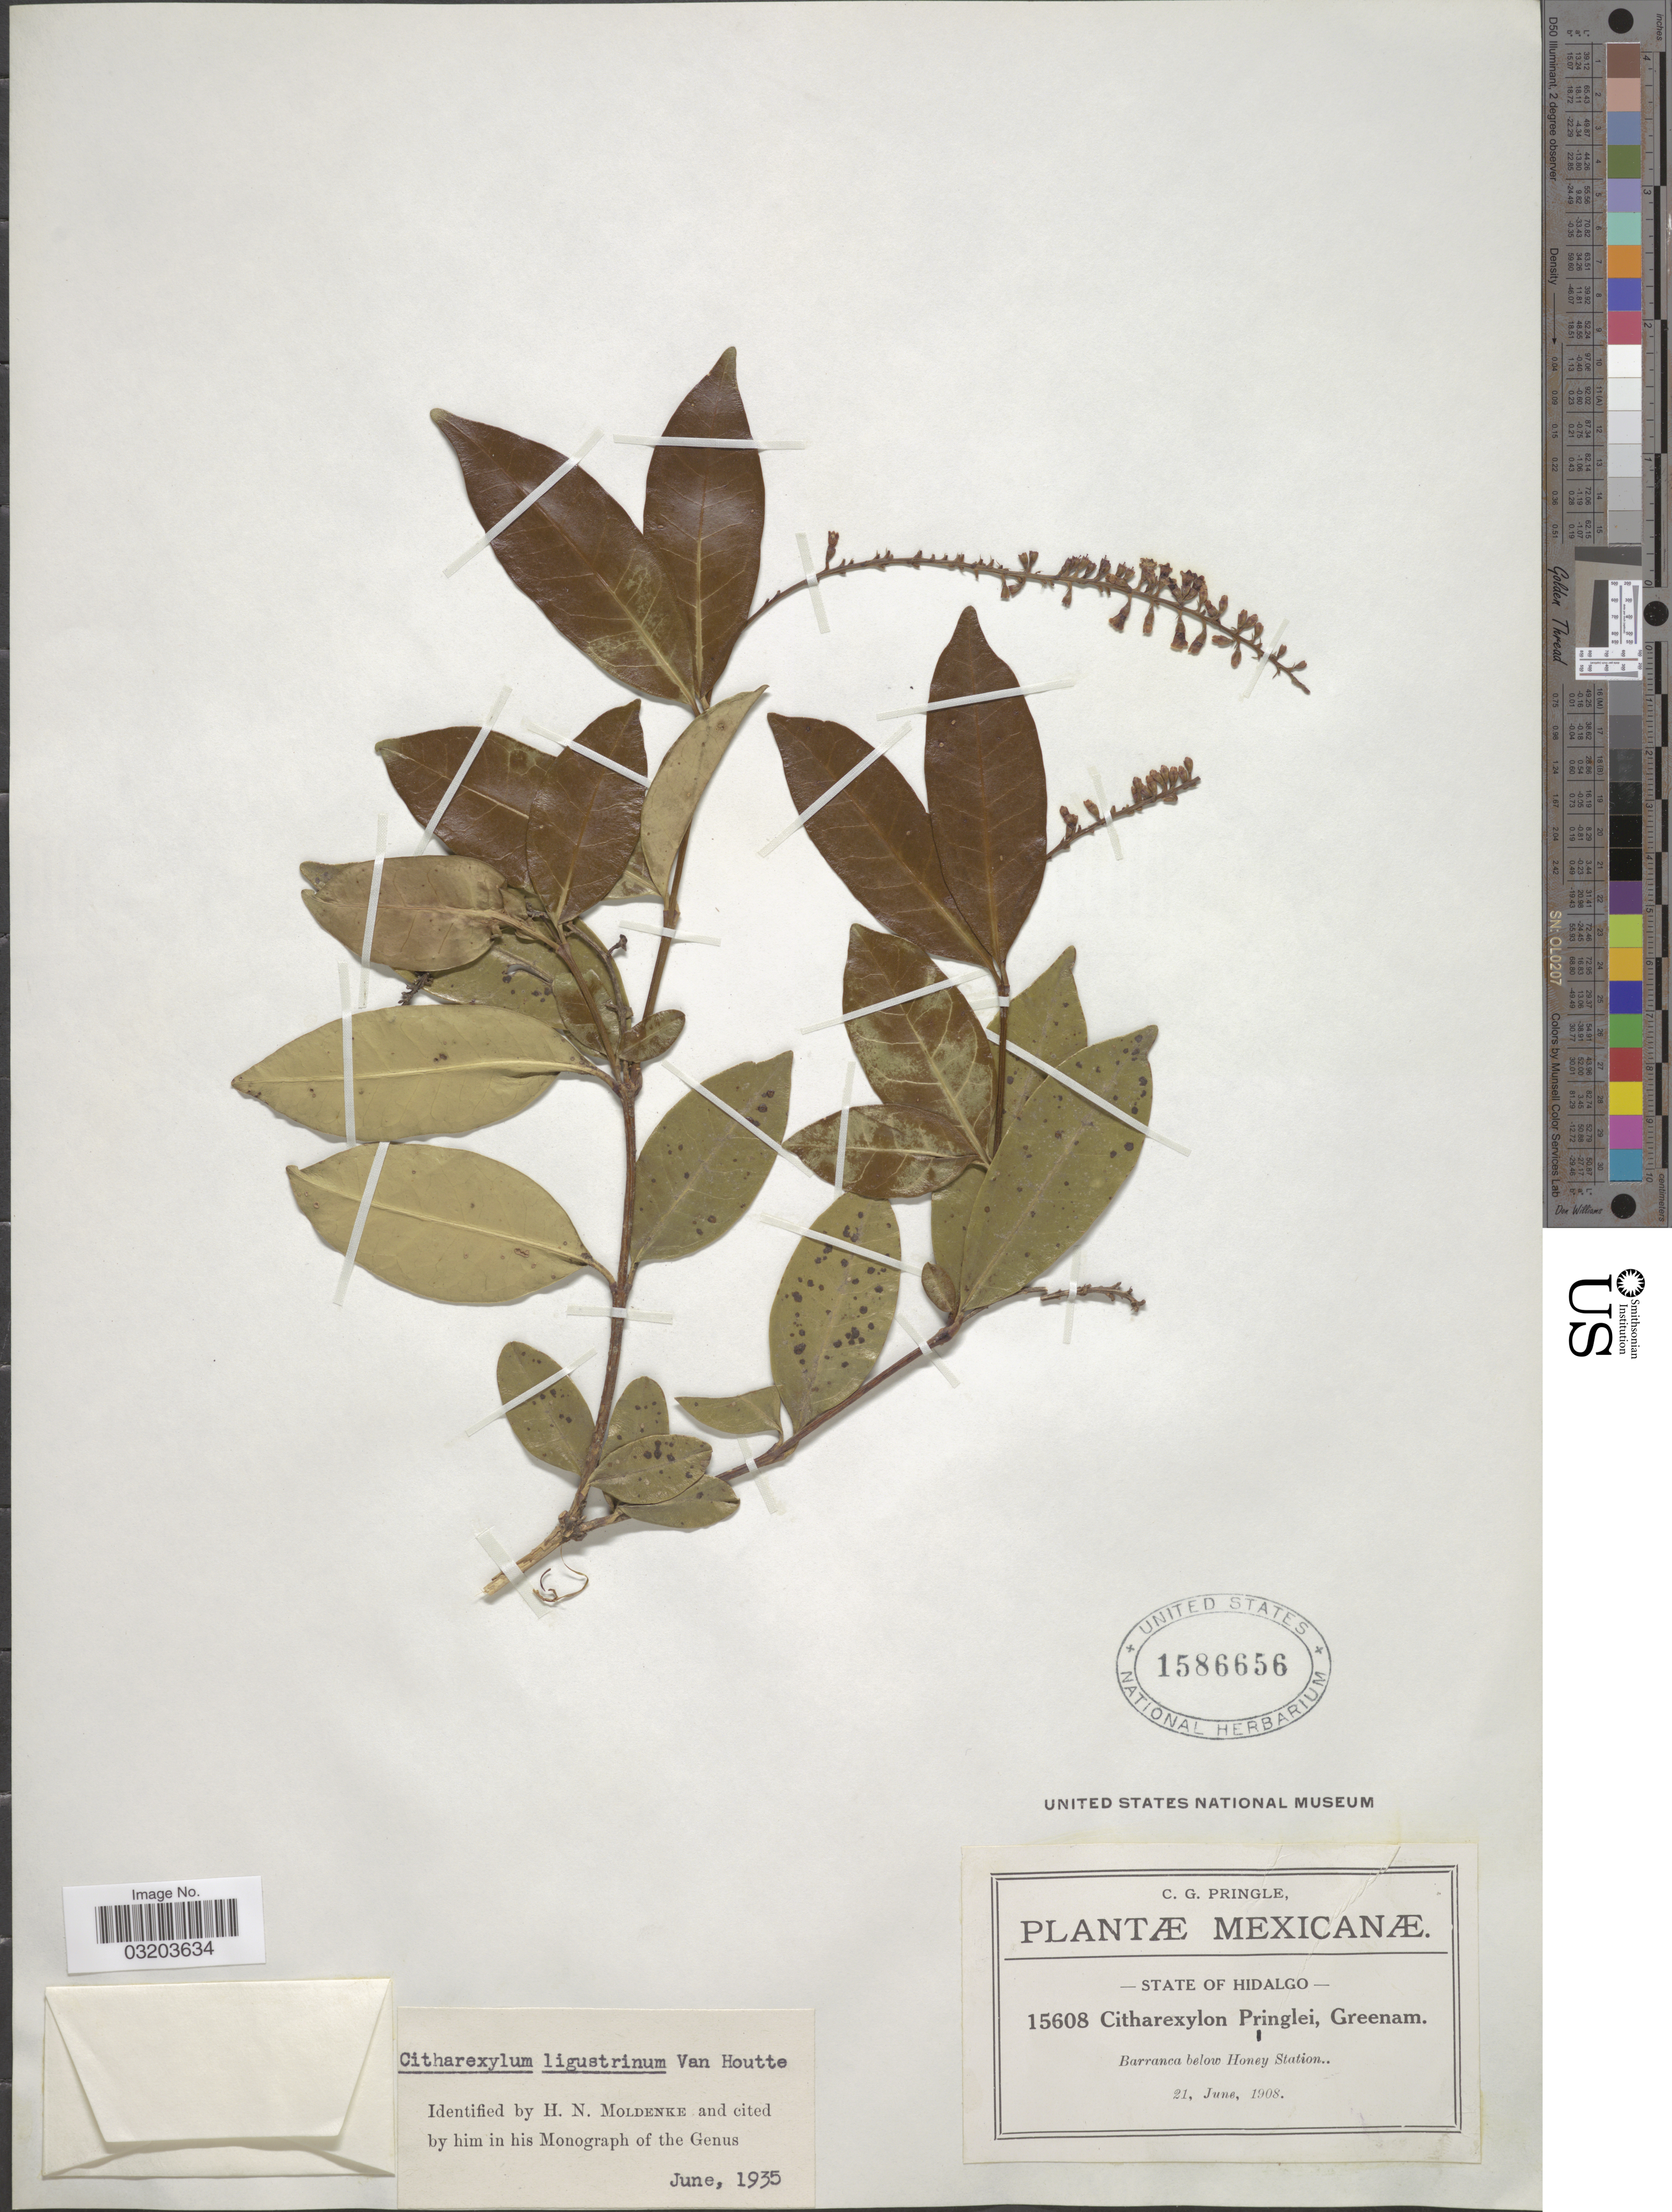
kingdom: Plantae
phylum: Tracheophyta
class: Magnoliopsida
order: Lamiales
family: Verbenaceae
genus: Citharexylum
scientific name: Citharexylum ligustrinum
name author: Van Houtte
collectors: C. G. Pringle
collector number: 15608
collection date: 1908-06-21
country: Mexico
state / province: Hidalgo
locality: Barranca below Honey Station.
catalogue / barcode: US 1586656